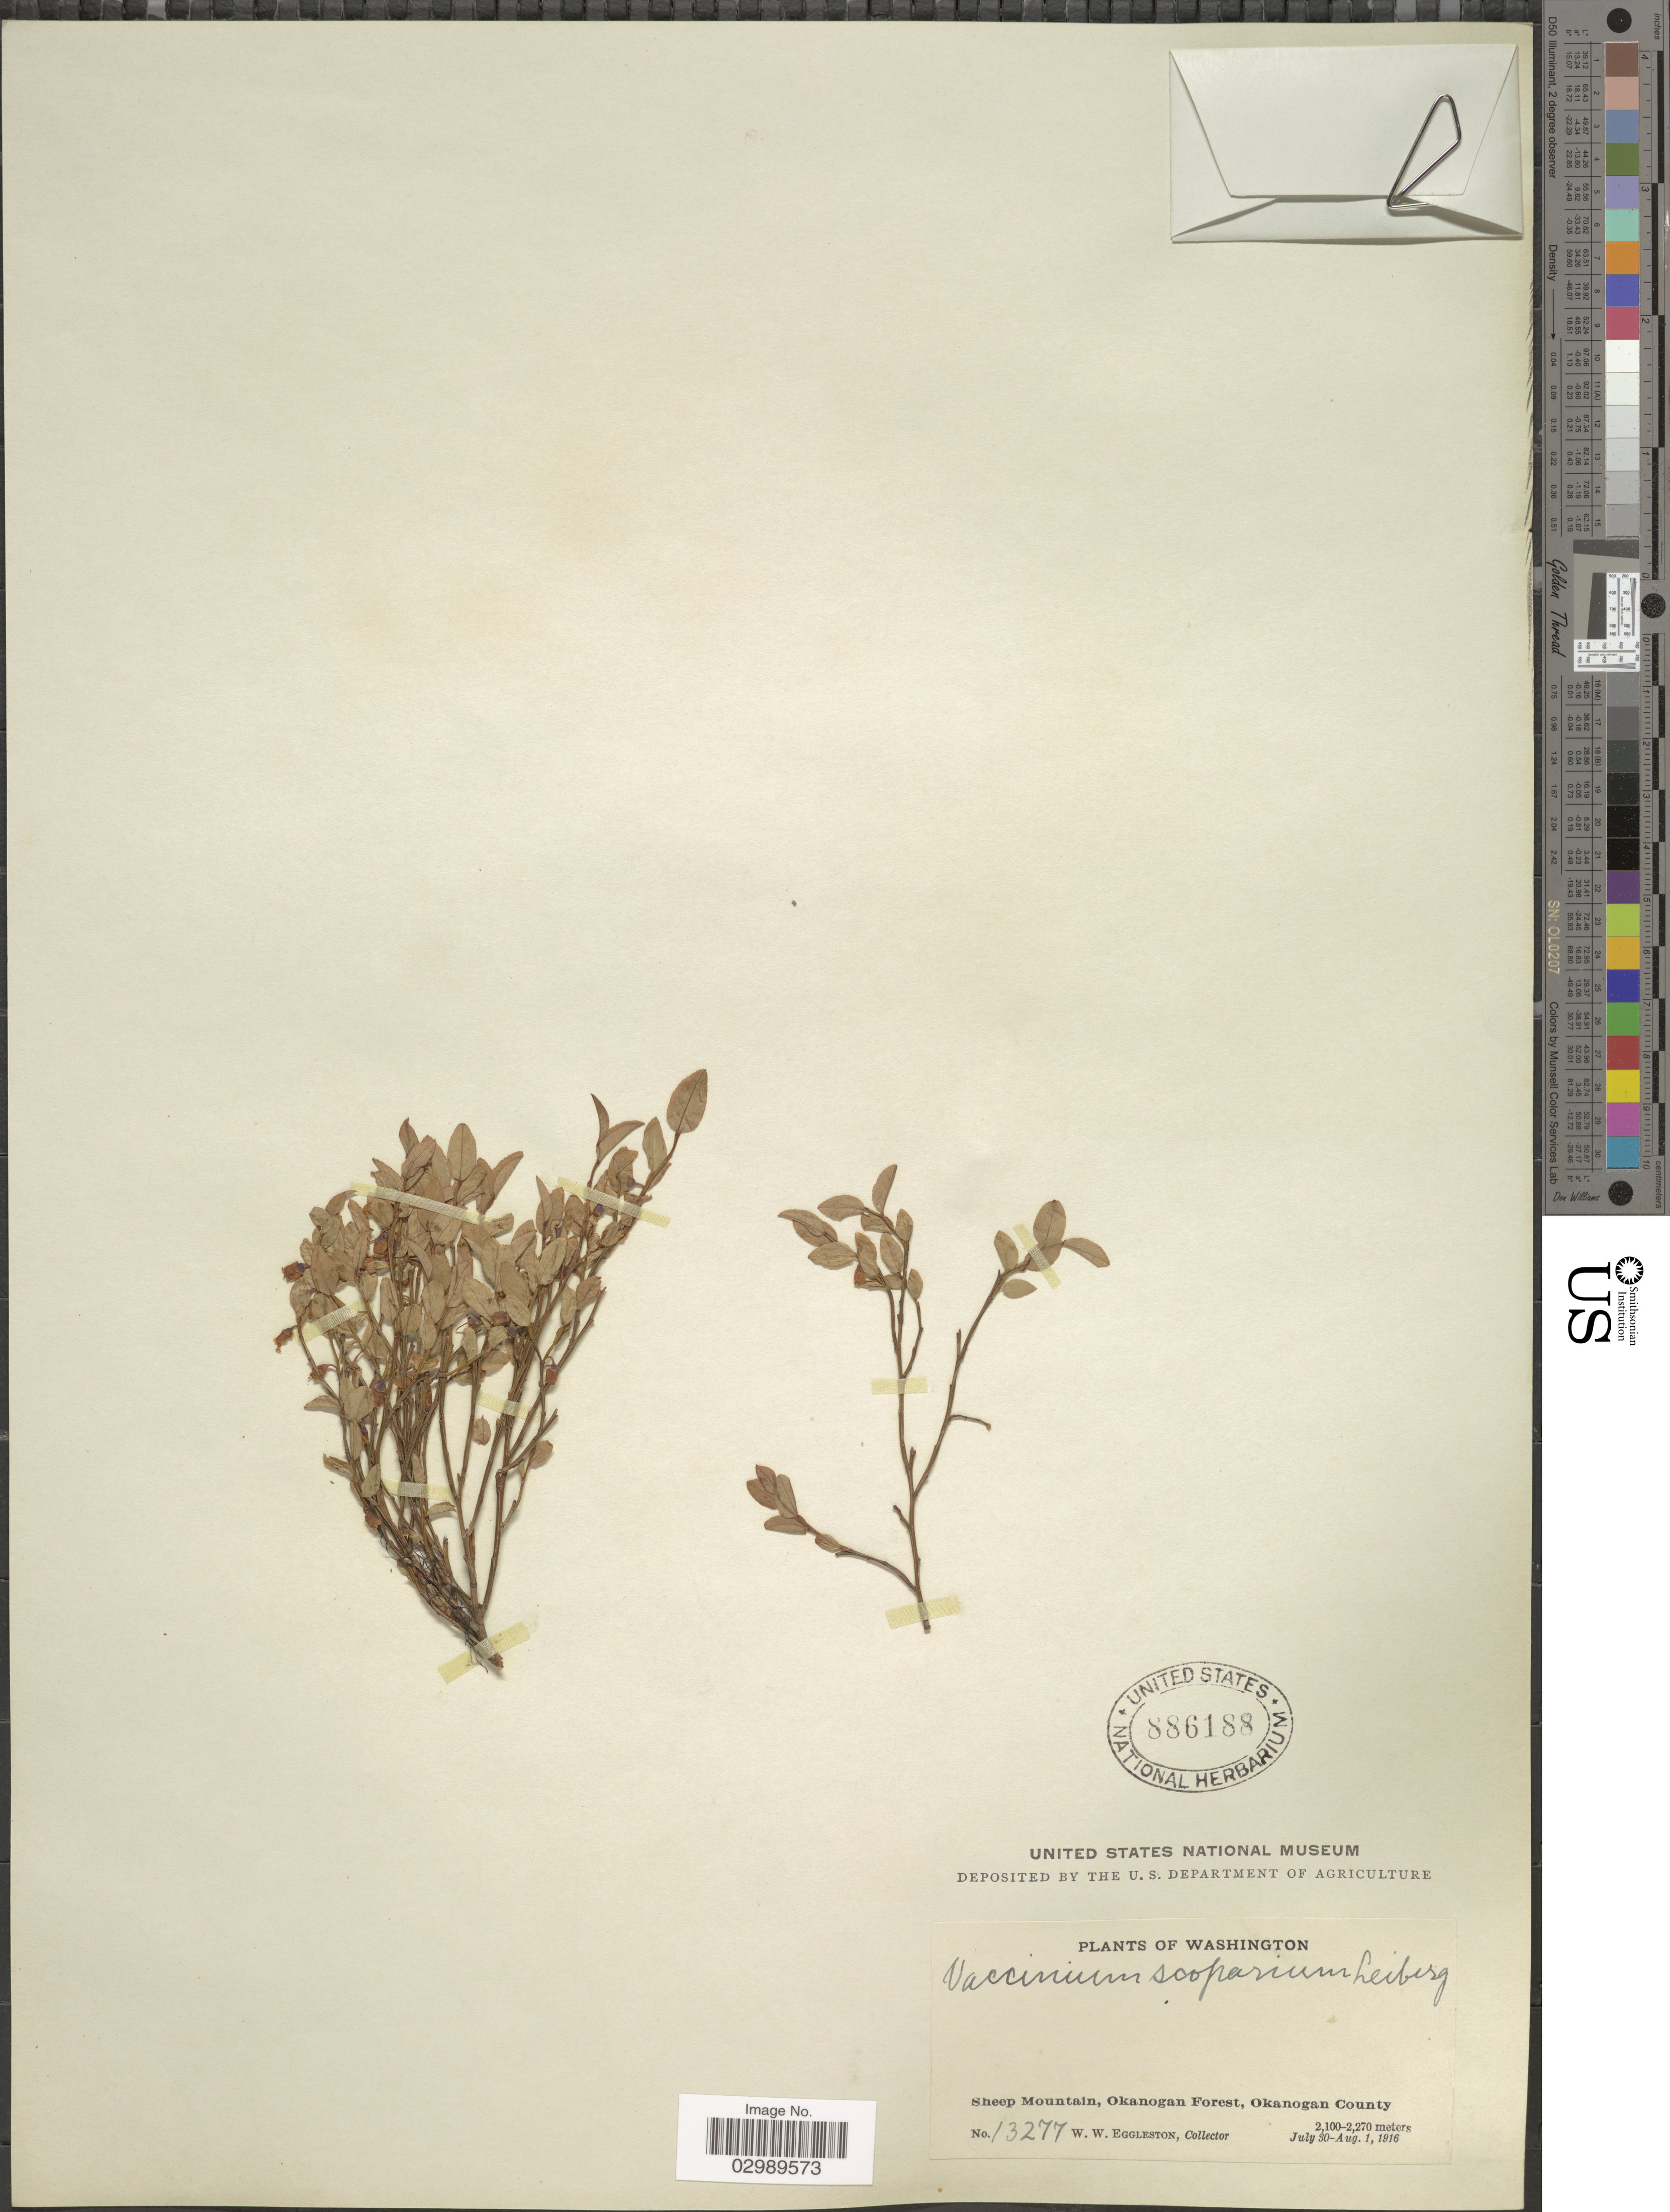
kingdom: Plantae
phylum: Tracheophyta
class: Magnoliopsida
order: Ericales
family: Ericaceae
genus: Vaccinium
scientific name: Vaccinium scoparium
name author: Leiberg ex Coville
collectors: W. W. Eggleston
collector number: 13277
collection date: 1916-07-30/1916-08-01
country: United States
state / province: Washington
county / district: Okanogan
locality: Sheep Mountain, Okanogan Forest, Okanogan County.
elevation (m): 2100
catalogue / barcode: US 886188